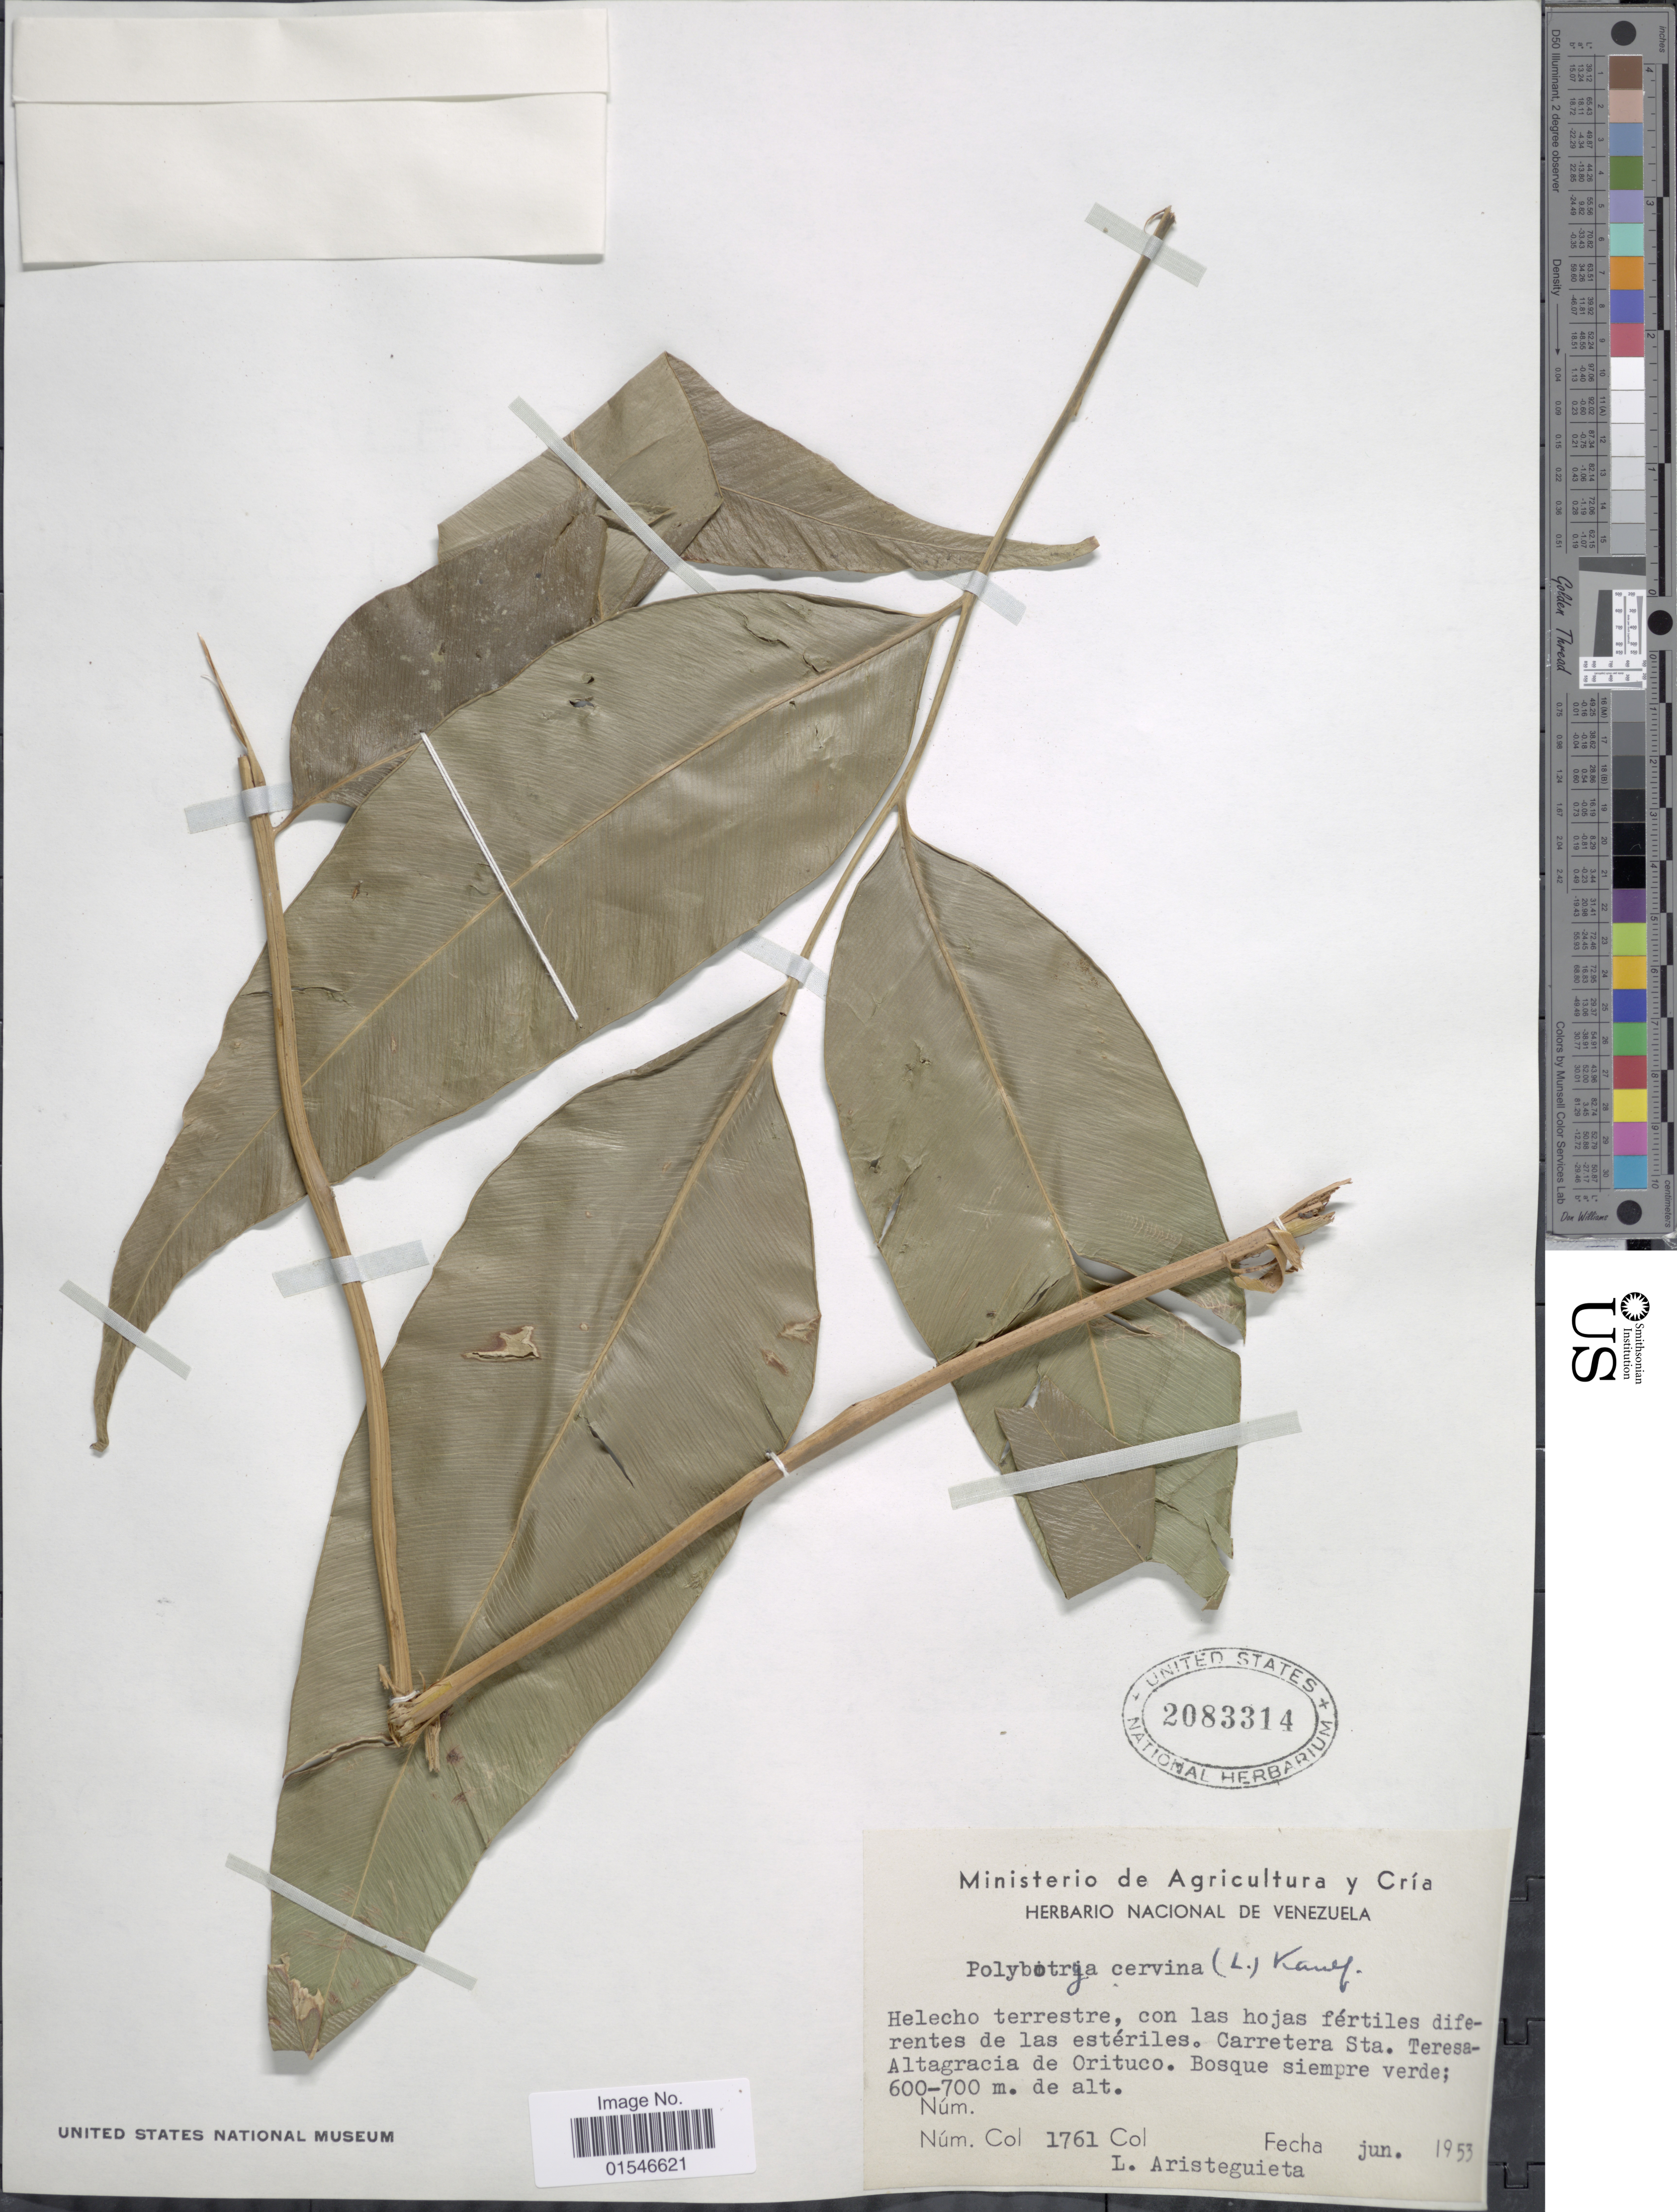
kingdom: Plantae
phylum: Tracheophyta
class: Polypodiopsida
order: Polypodiales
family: Dryopteridaceae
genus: Olfersia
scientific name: Olfersia cervina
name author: (L.) Kunze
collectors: L. Aristeguieta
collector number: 1761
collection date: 1953-06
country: Venezuela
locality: Helecho terrestre, con las hojas fértiles diferentes de las estériles. Carretera Sta. Teresa-Altagracia de Orituco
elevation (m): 600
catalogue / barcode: US 2083314